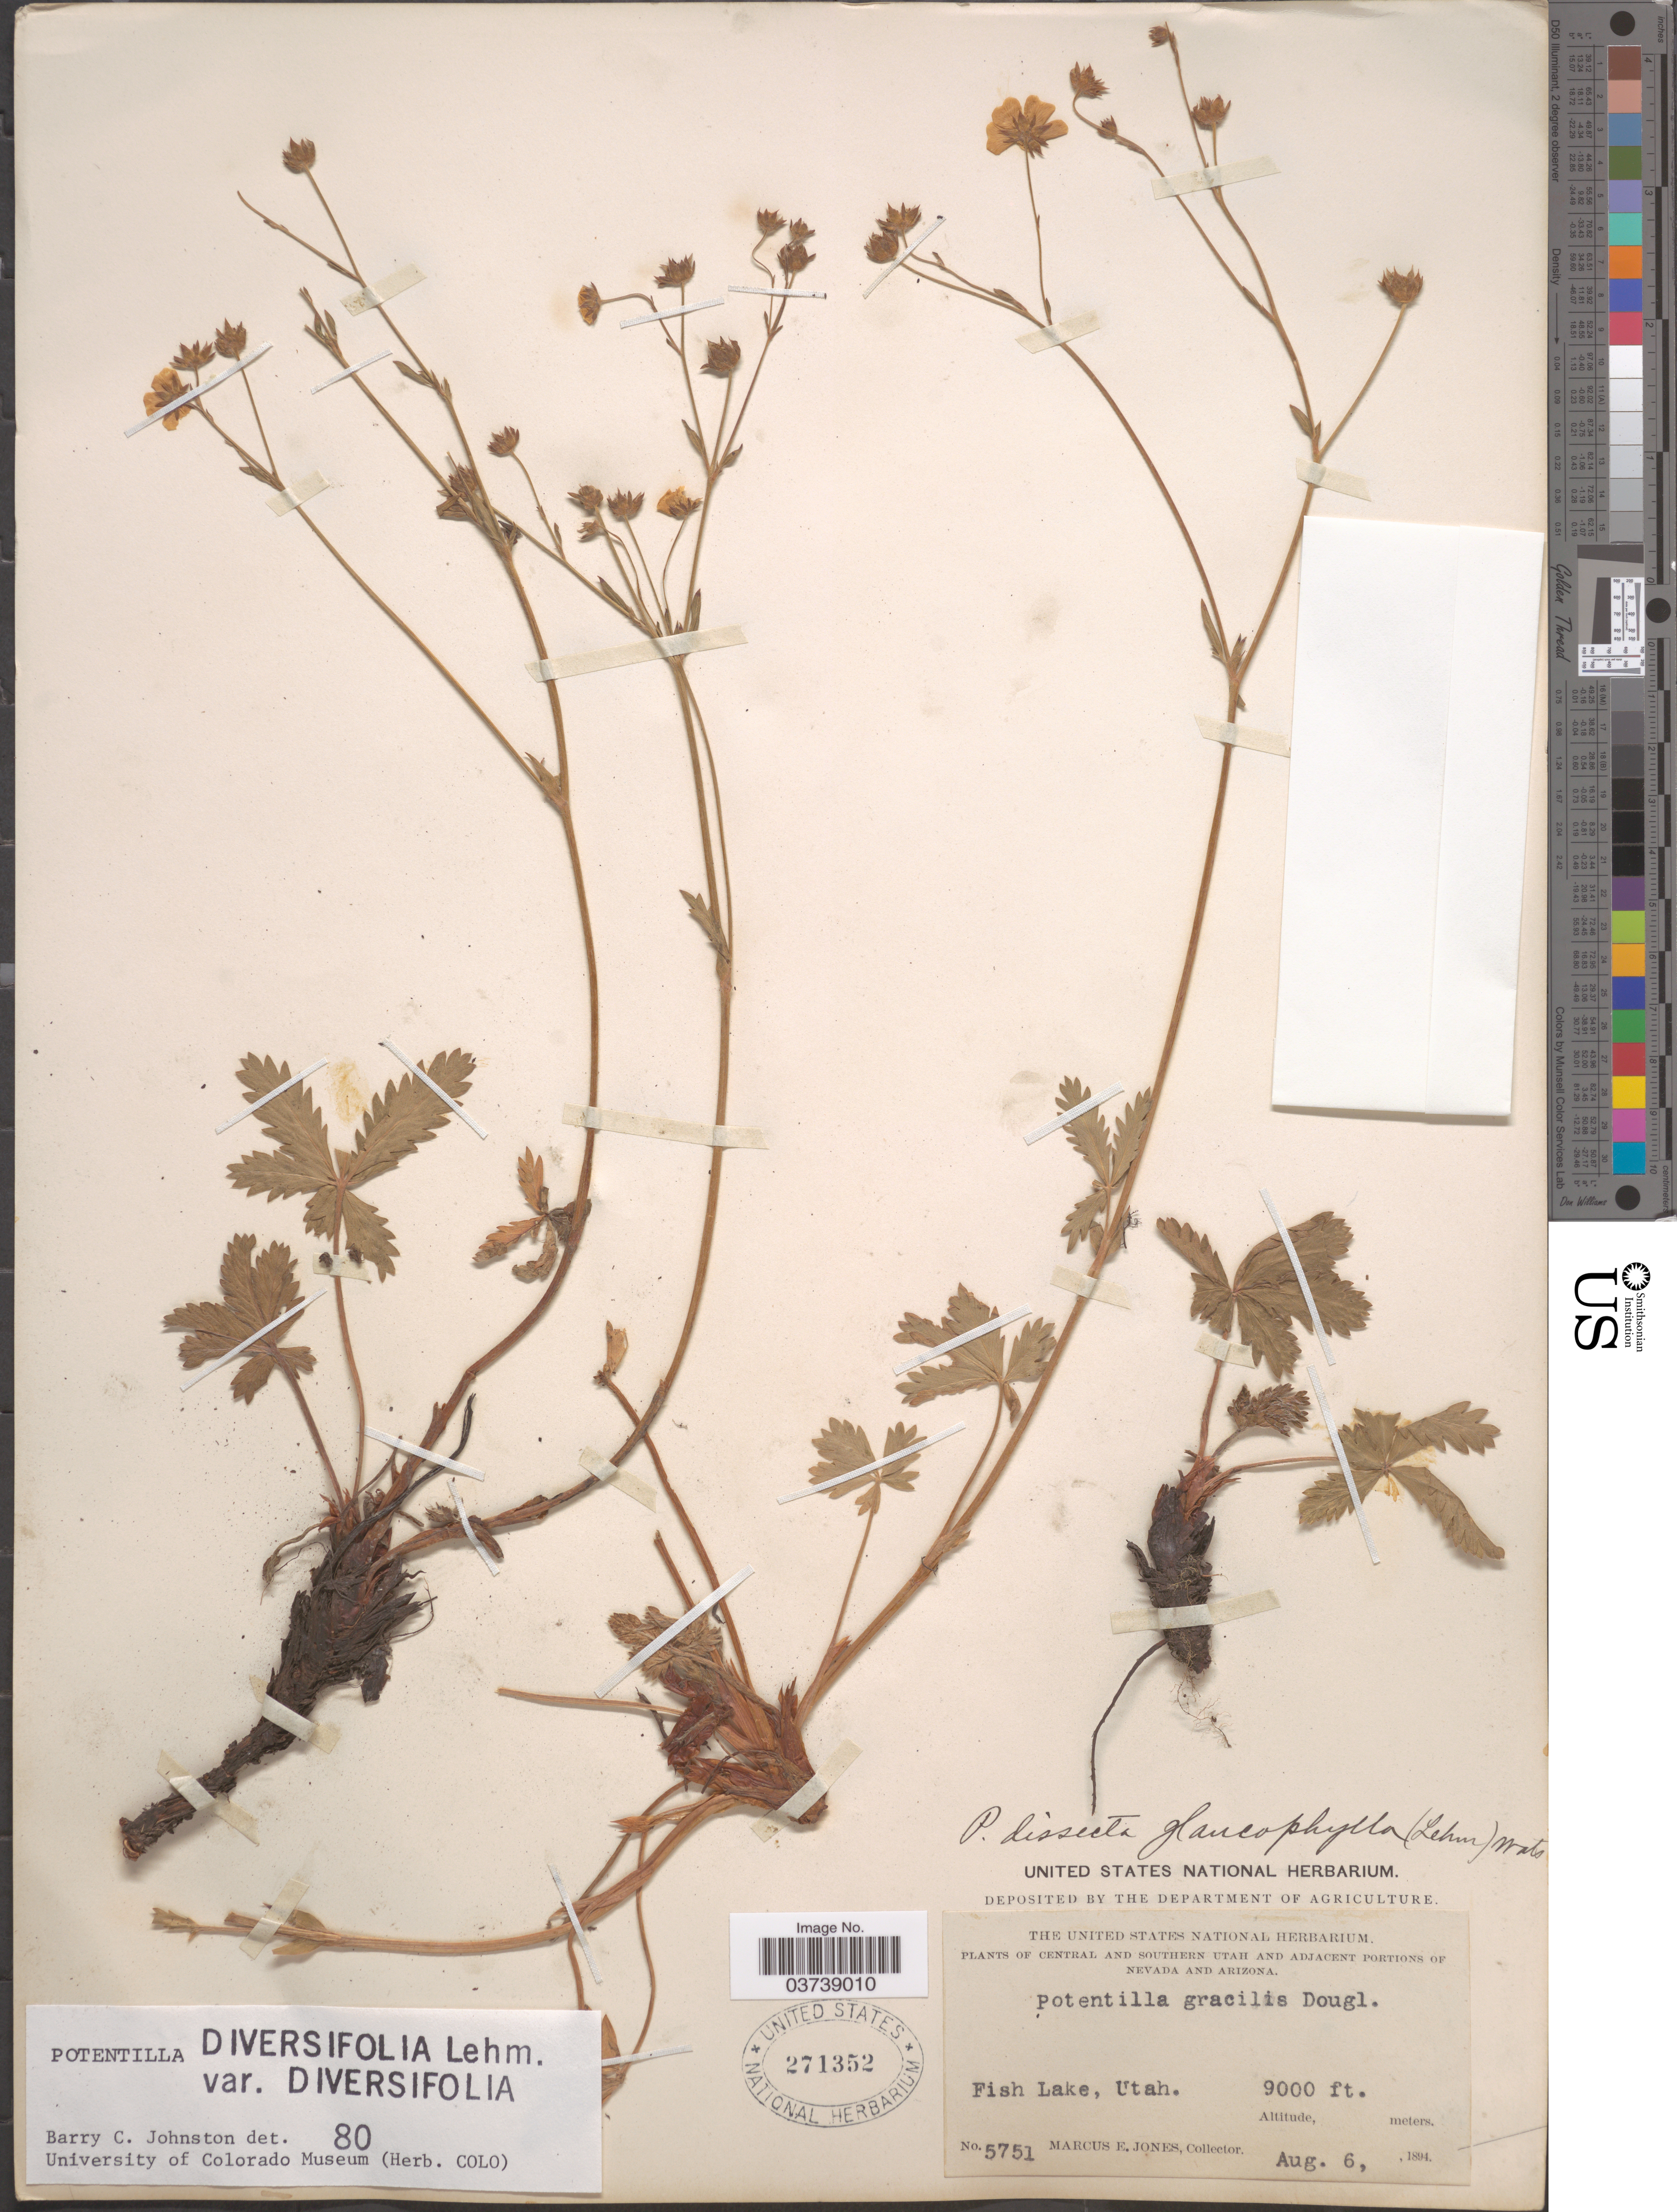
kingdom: Plantae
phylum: Tracheophyta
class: Magnoliopsida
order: Rosales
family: Rosaceae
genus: Potentilla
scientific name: Potentilla diversifolia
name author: Lehm.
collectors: M. E. Jones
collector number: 5751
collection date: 1894-08-06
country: United States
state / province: Utah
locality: Central and Southern Utah. Fish Lake.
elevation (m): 2743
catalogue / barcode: US 271352